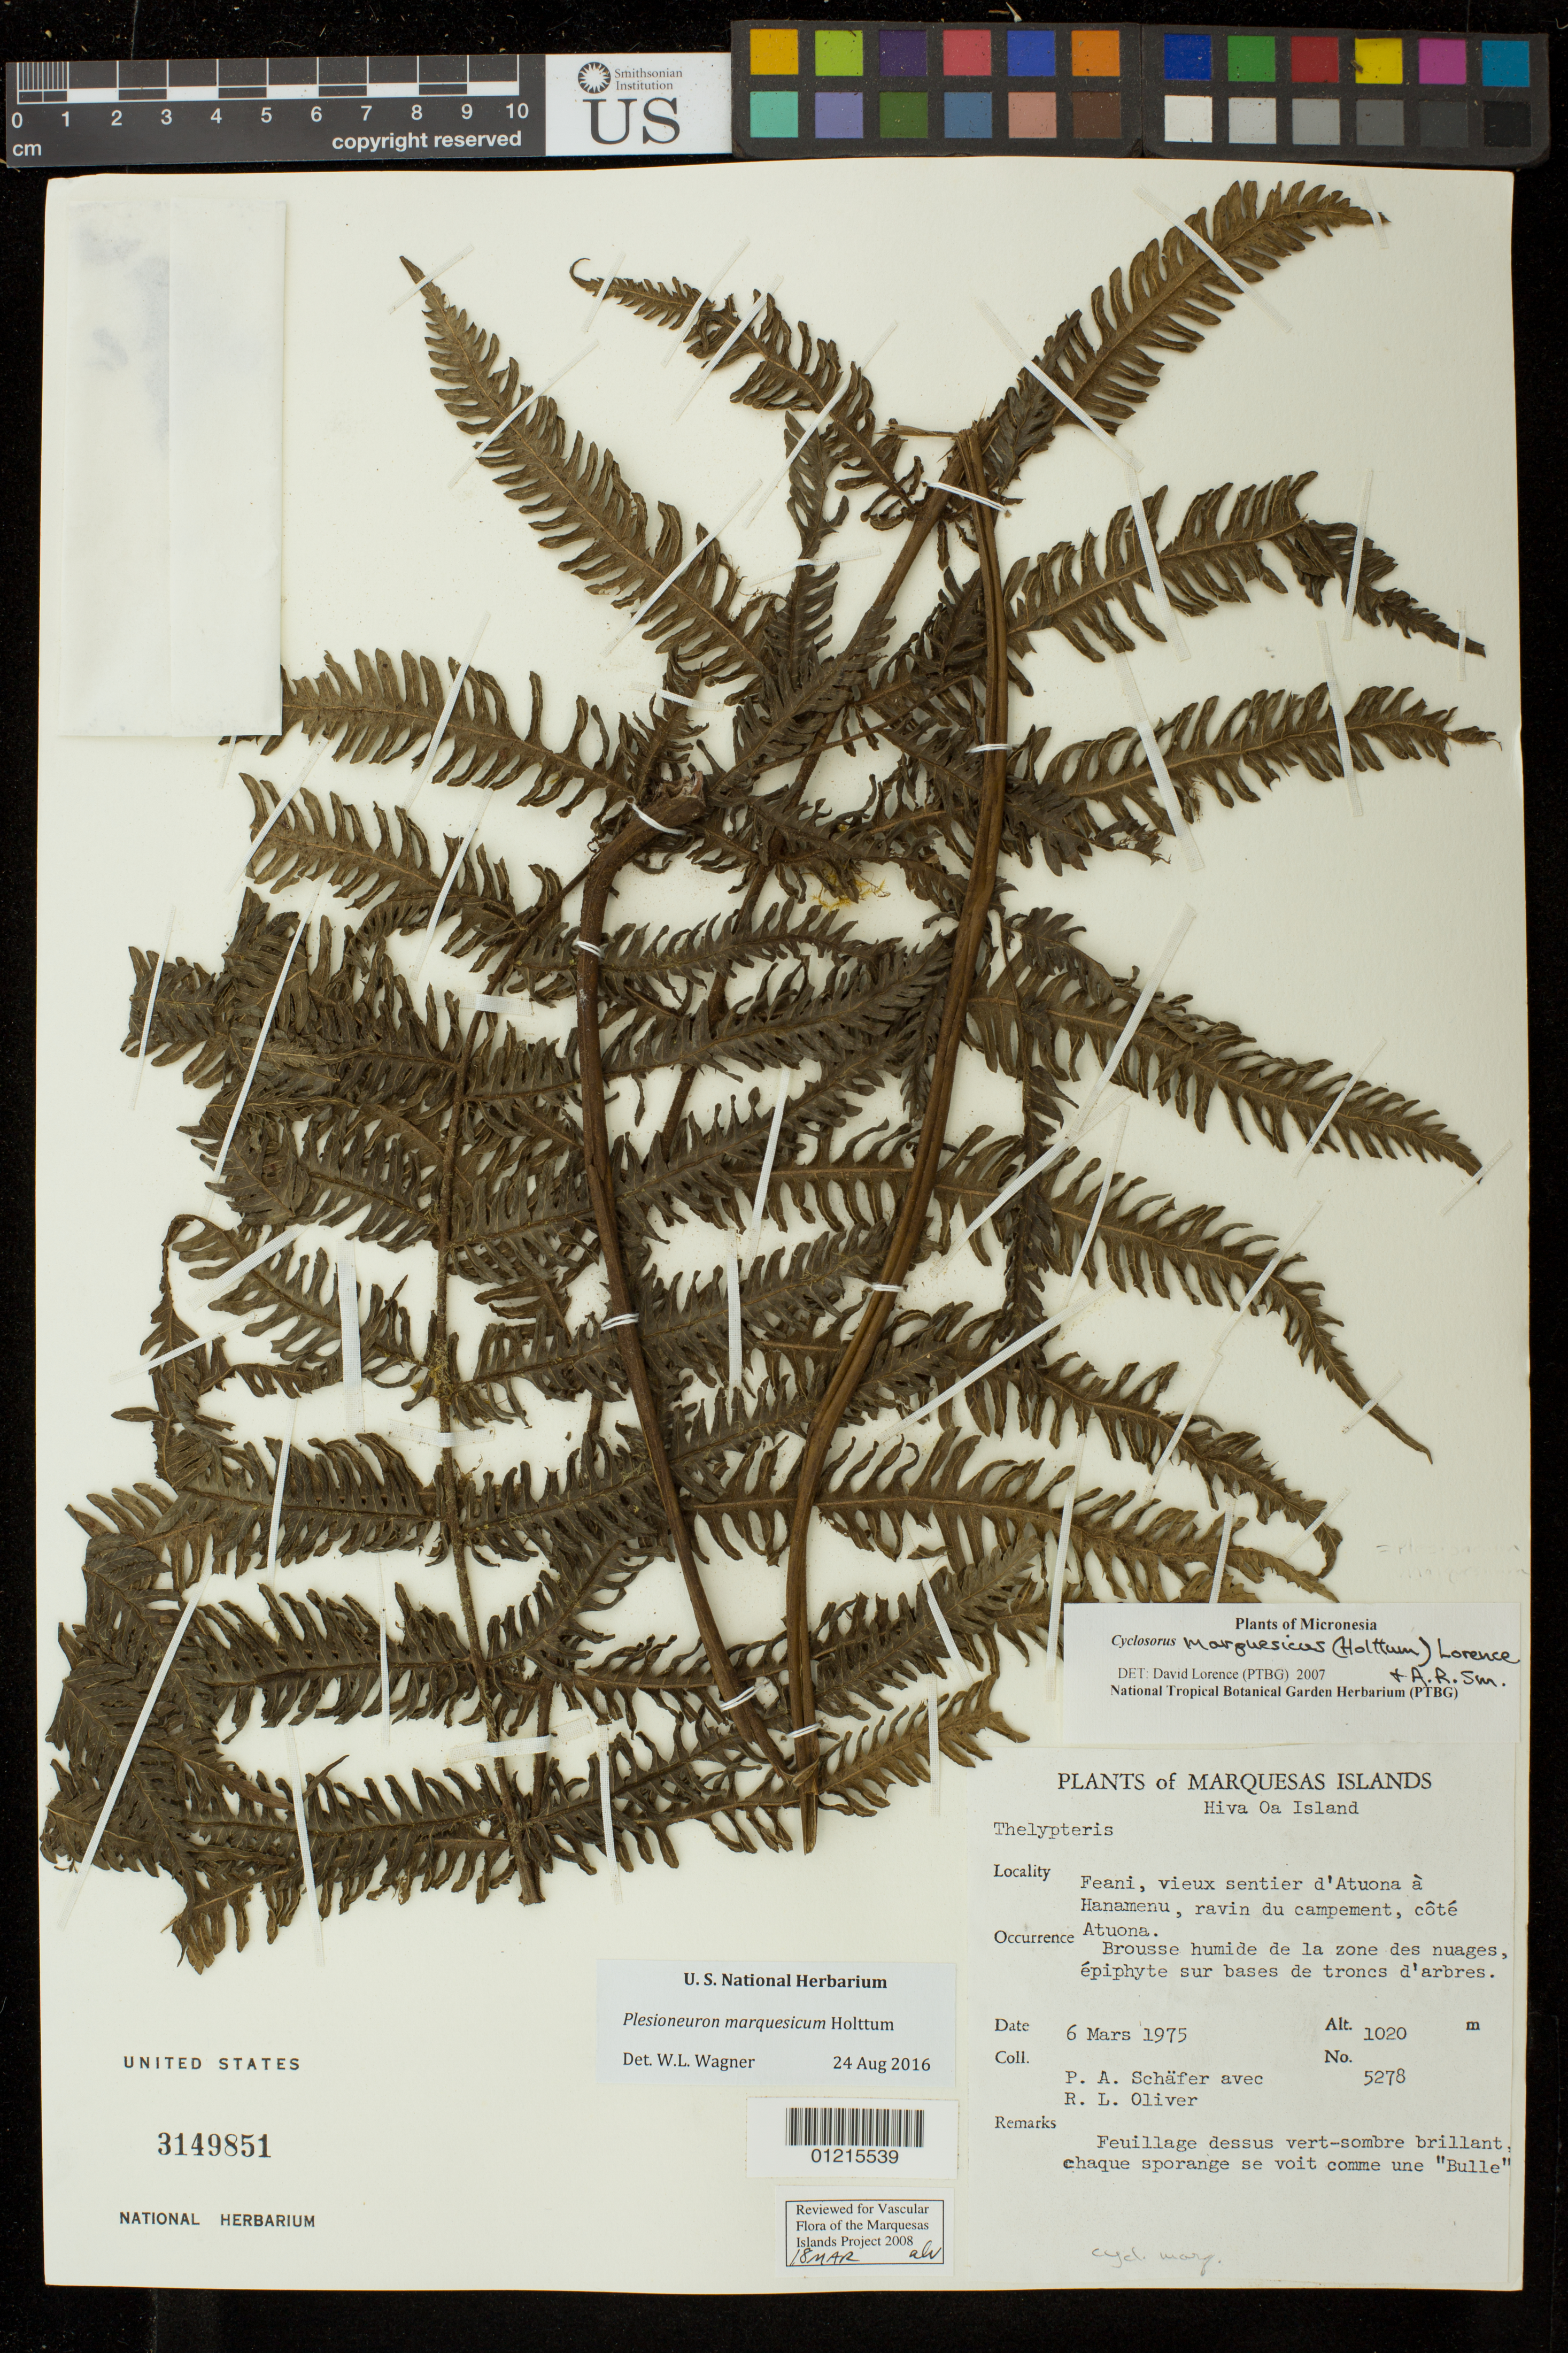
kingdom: Plantae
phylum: Tracheophyta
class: Polypodiopsida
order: Polypodiales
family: Thelypteridaceae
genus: Plesioneuron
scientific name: Plesioneuron marquesicum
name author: Holttum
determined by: Lorence, David H., (PTBG), National Tropical Botanical Garden (UNITED STATES)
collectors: P. A. Schäfer & R. L. Oliver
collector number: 5278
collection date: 1975-03-06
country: French Polynesia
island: Hiva Oa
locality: Feani, vieux sentier d'Atunoa à Hanamenu, ravin du campement, côté Atuona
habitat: Brousse humide de la zone des nuages, épiphyte sur bases de troncs d'arbres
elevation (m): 1020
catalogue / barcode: US 3149851